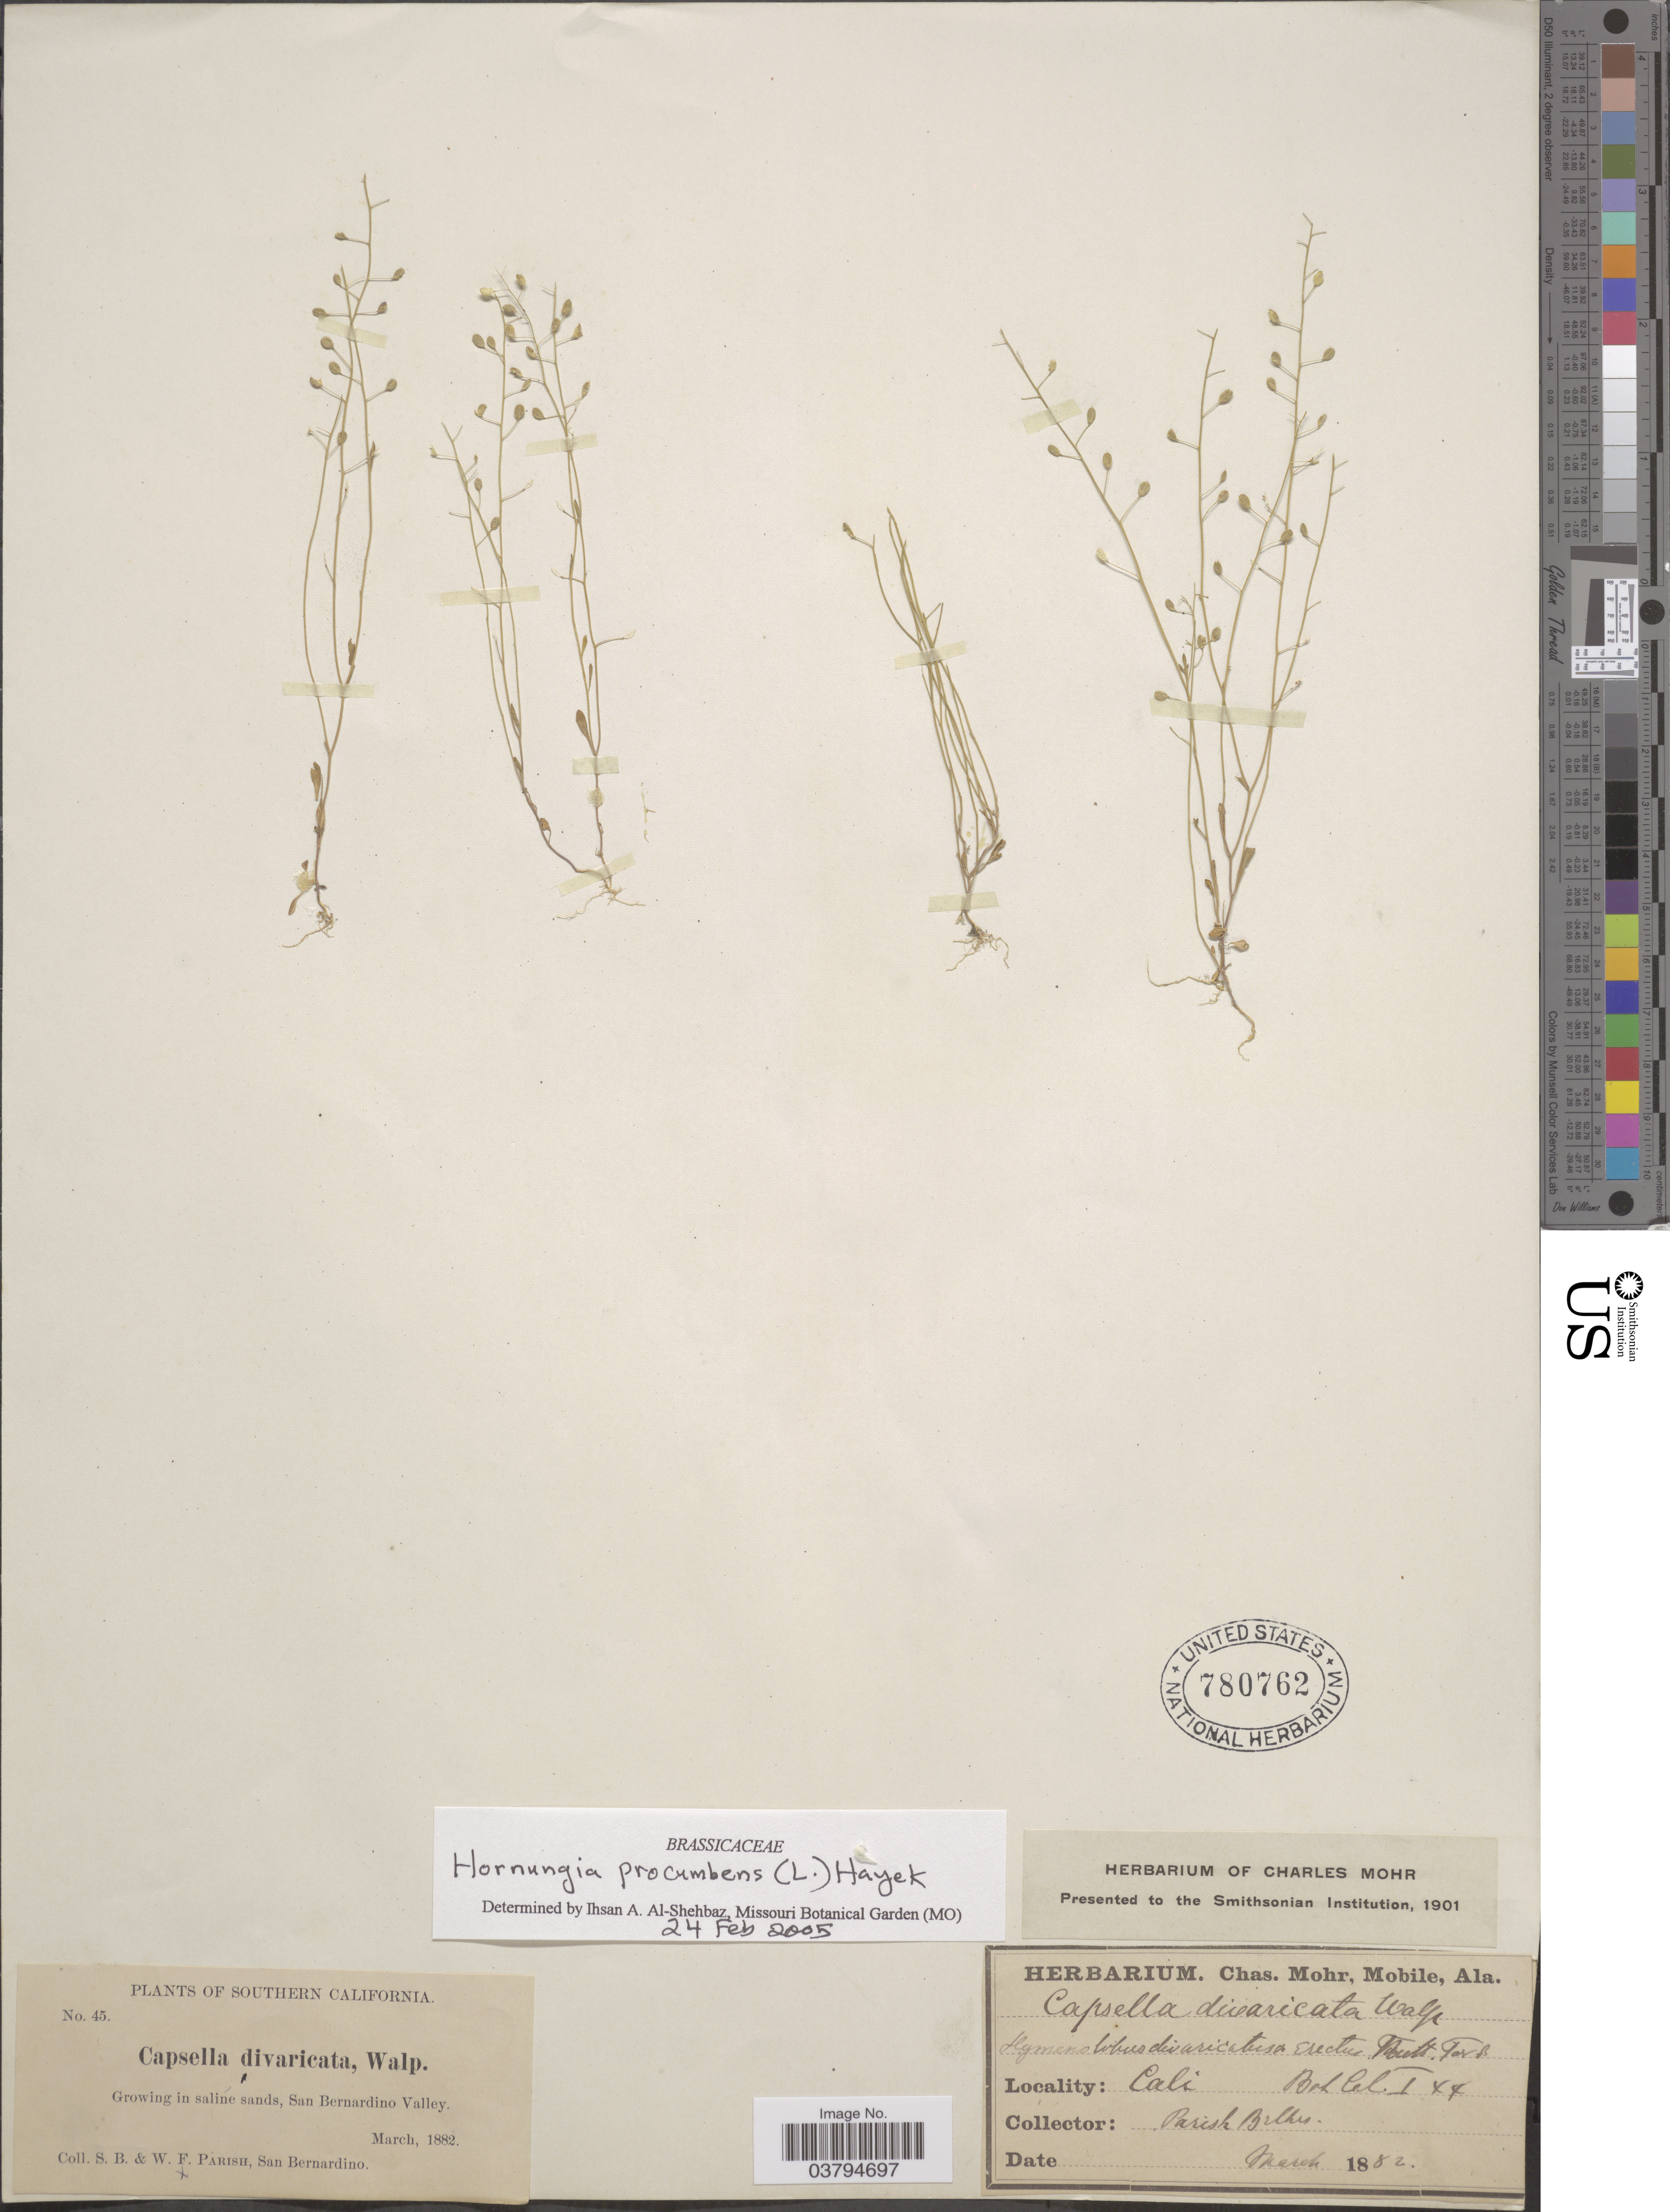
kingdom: Plantae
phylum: Tracheophyta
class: Magnoliopsida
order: Brassicales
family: Brassicaceae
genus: Hornungia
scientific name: Hornungia procumbens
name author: (L.) Hayek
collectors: S. B. Parish & W. F. Parish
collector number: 45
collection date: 1882-03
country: United States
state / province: California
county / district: San Bernardino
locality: Southern California. Growing in saline sands, San Bernardino Valley.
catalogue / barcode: US 780762